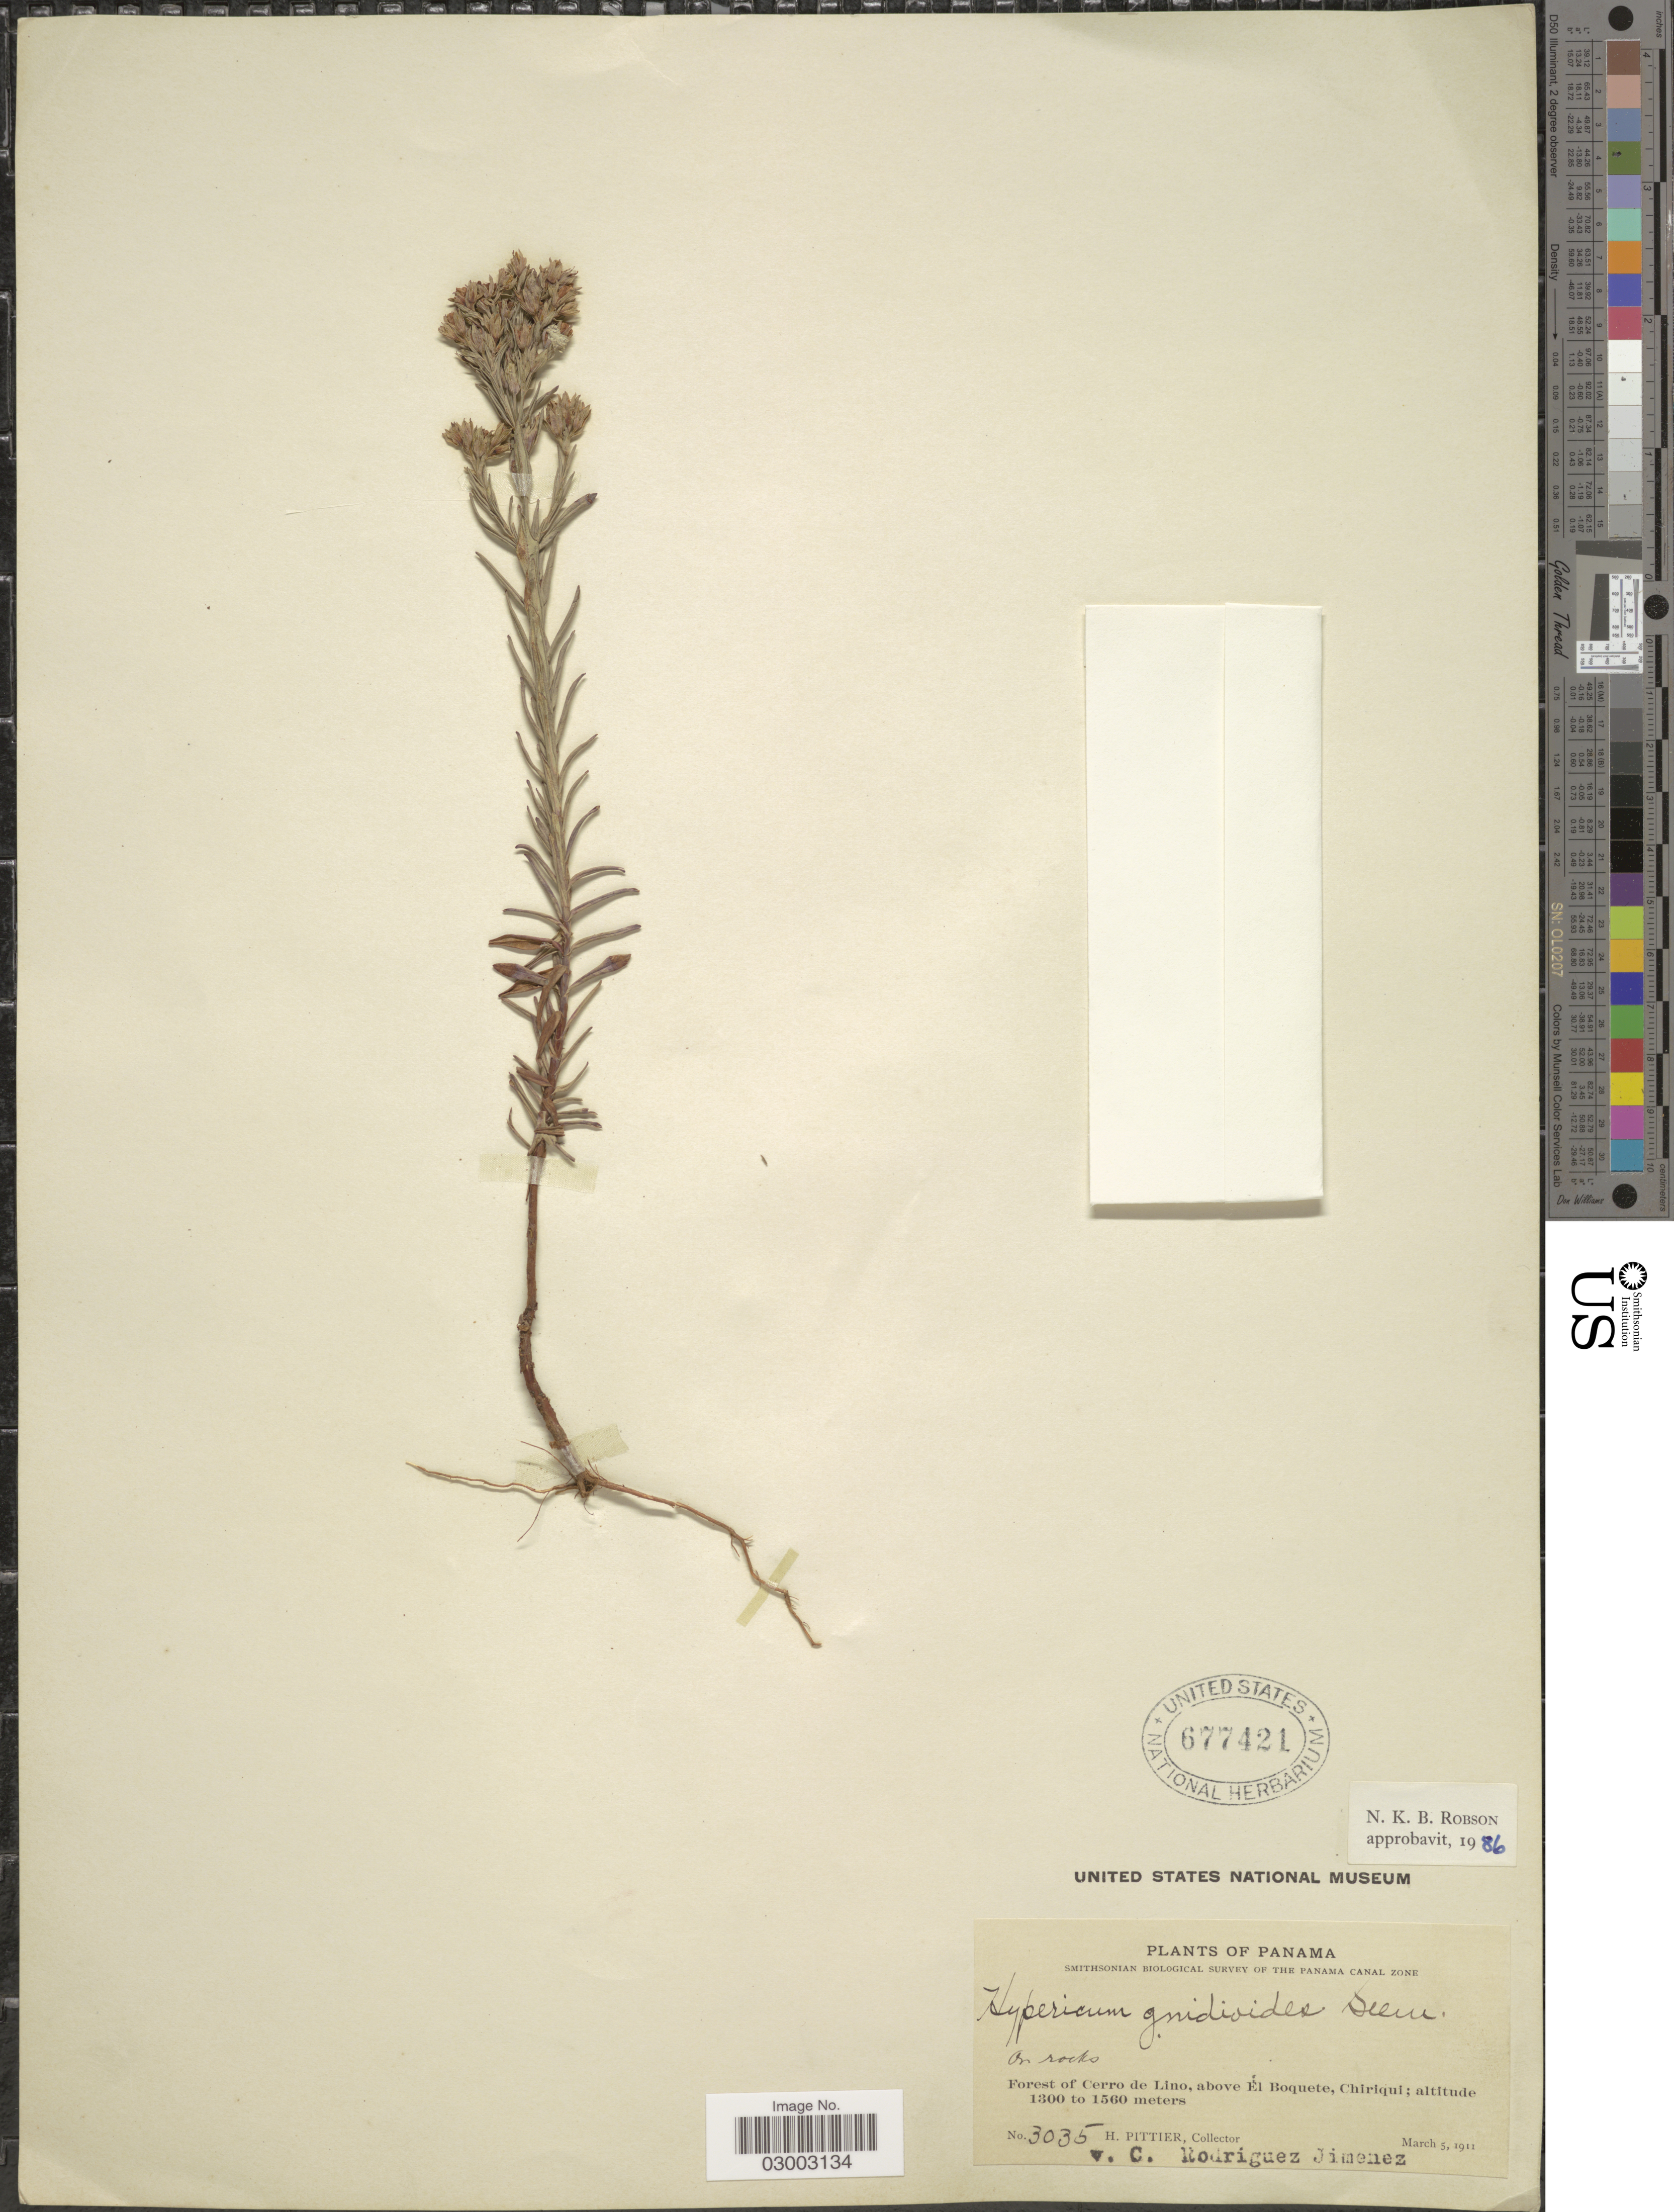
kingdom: Plantae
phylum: Tracheophyta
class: Magnoliopsida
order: Malpighiales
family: Hypericaceae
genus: Hypericum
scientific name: Hypericum gnidioides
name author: Seem.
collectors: H. F. Pittier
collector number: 3035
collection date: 1911-03-05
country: Panama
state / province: Chiriqui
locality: Forest of Cerro de Lino, above El Boquete.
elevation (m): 1300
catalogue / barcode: US 677421